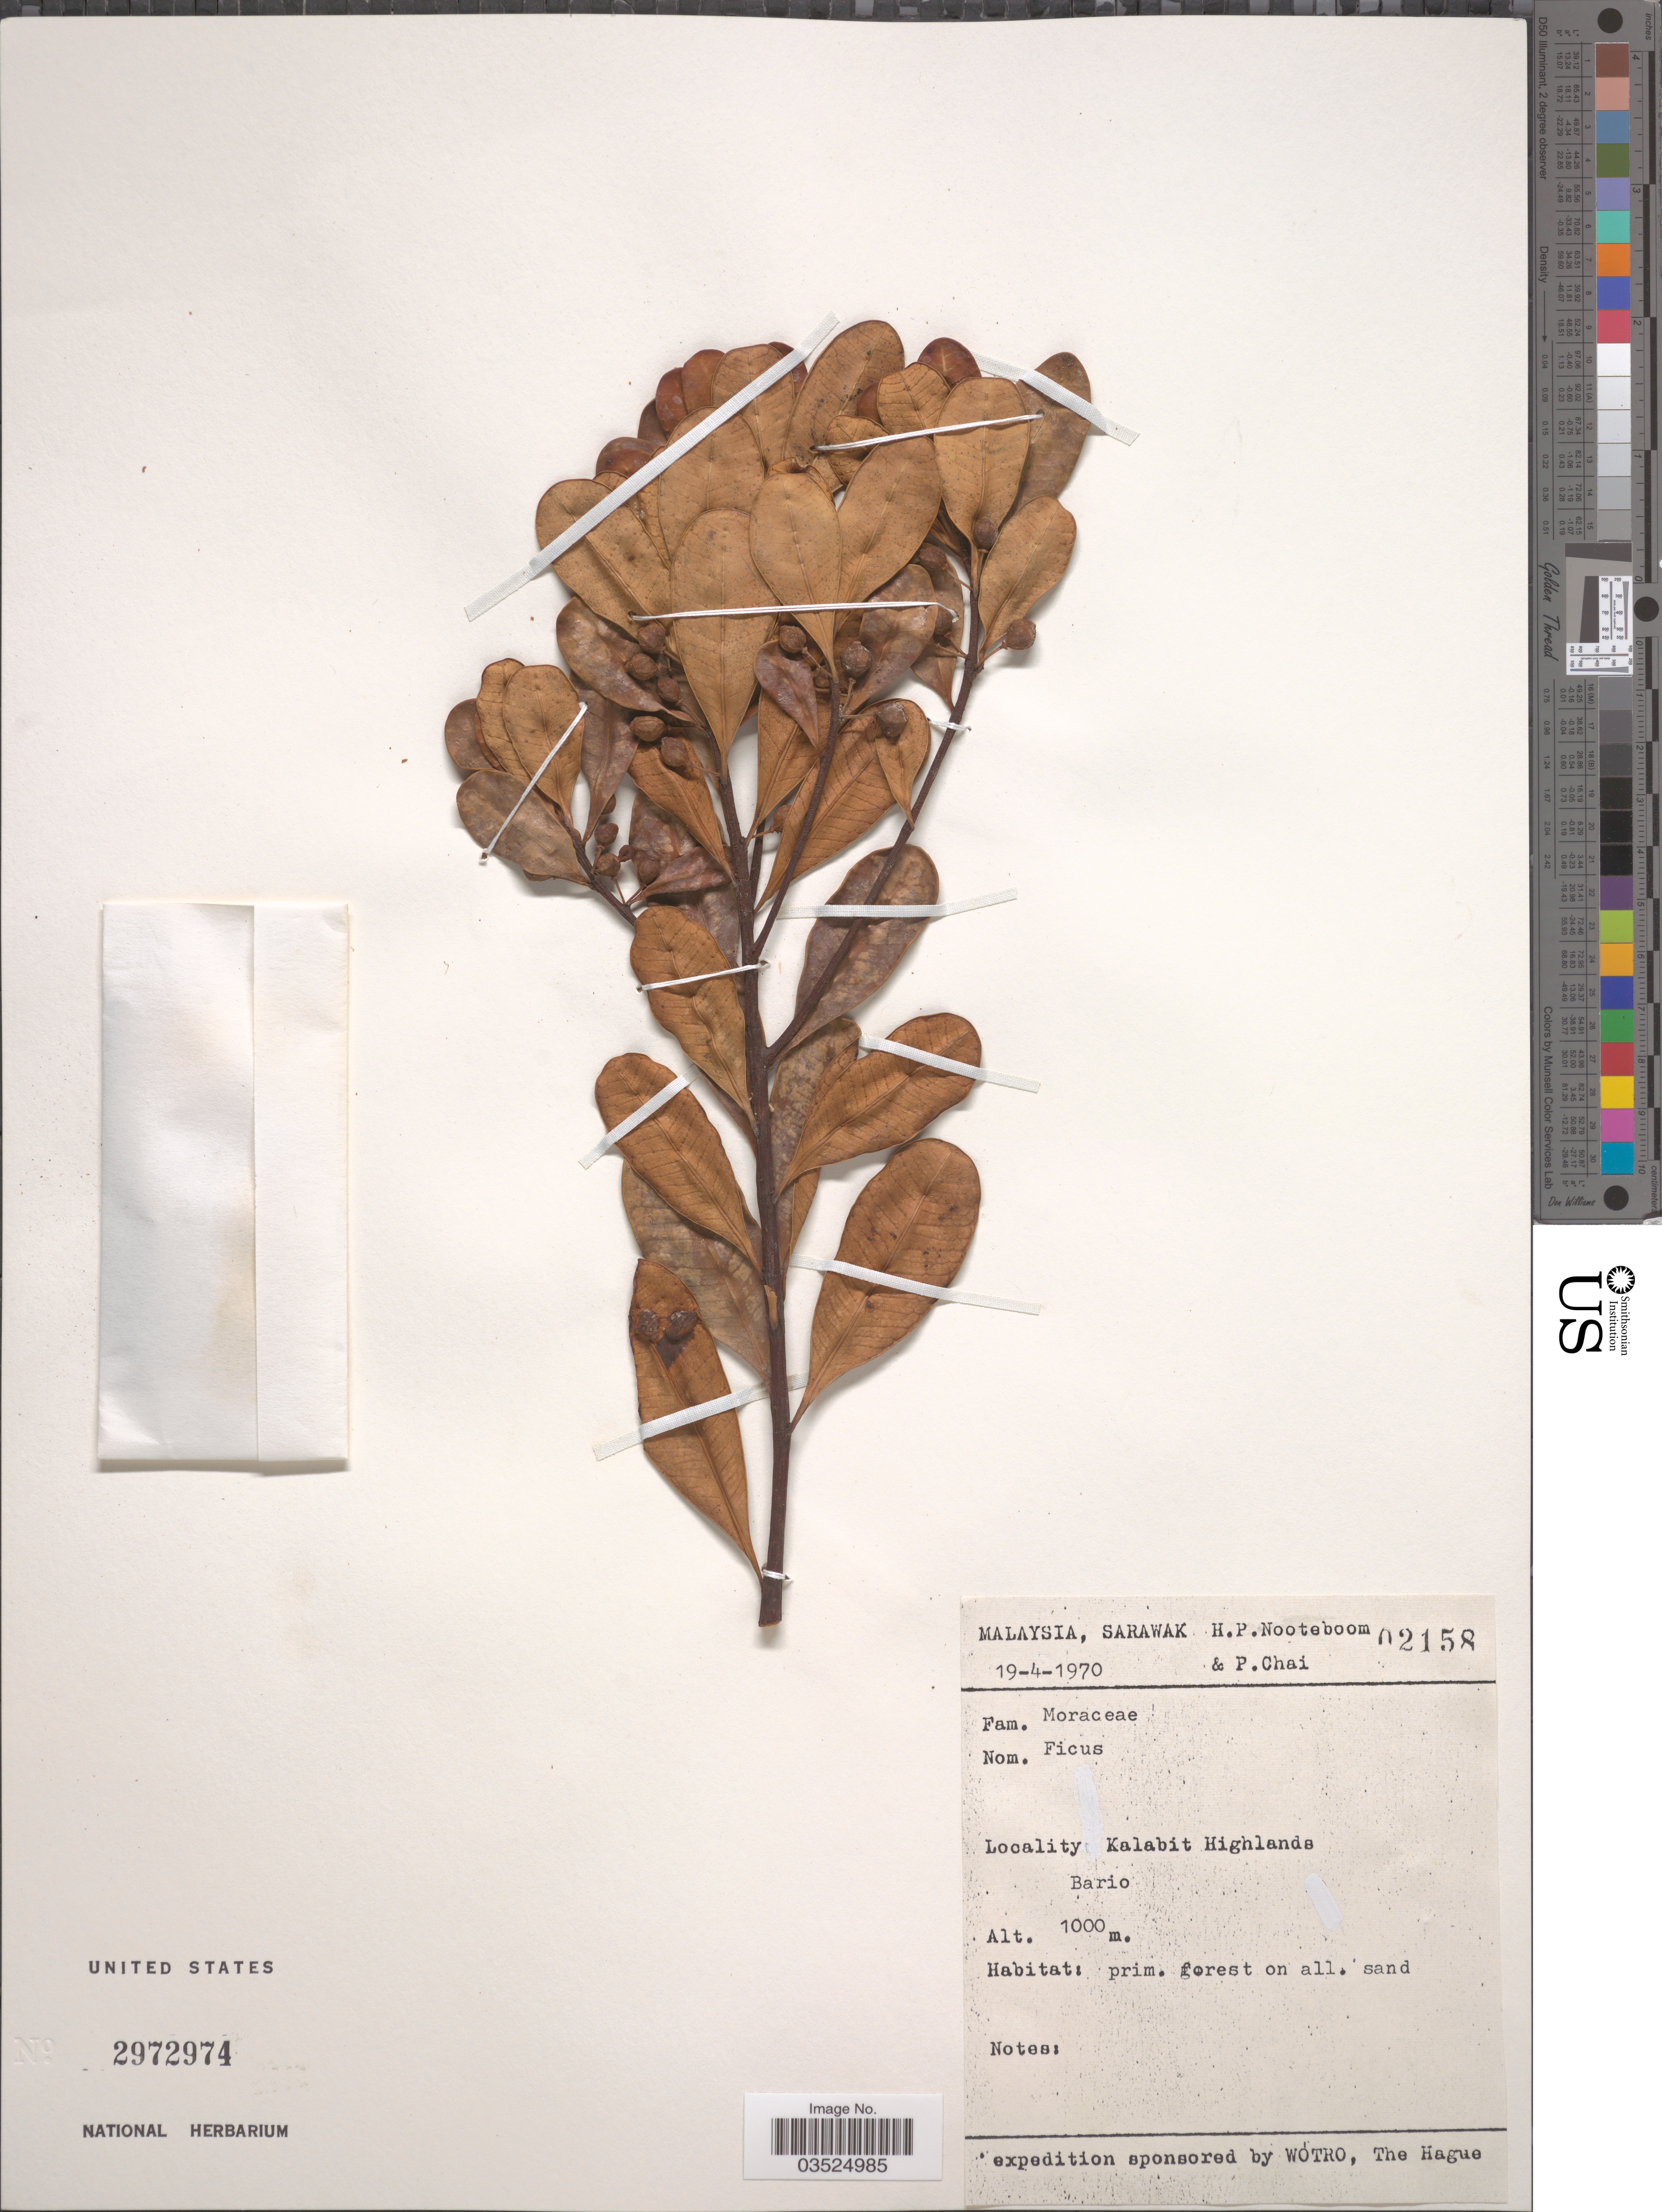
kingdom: Plantae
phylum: Tracheophyta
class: Magnoliopsida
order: Rosales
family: Moraceae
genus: Ficus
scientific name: Ficus sp.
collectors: H. P. Nooteboom & P. Chai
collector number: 02158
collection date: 1970-04-19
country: Malaysia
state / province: Sarawak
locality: Kalabit Highlands. Bario.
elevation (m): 1000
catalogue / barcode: US 2972974